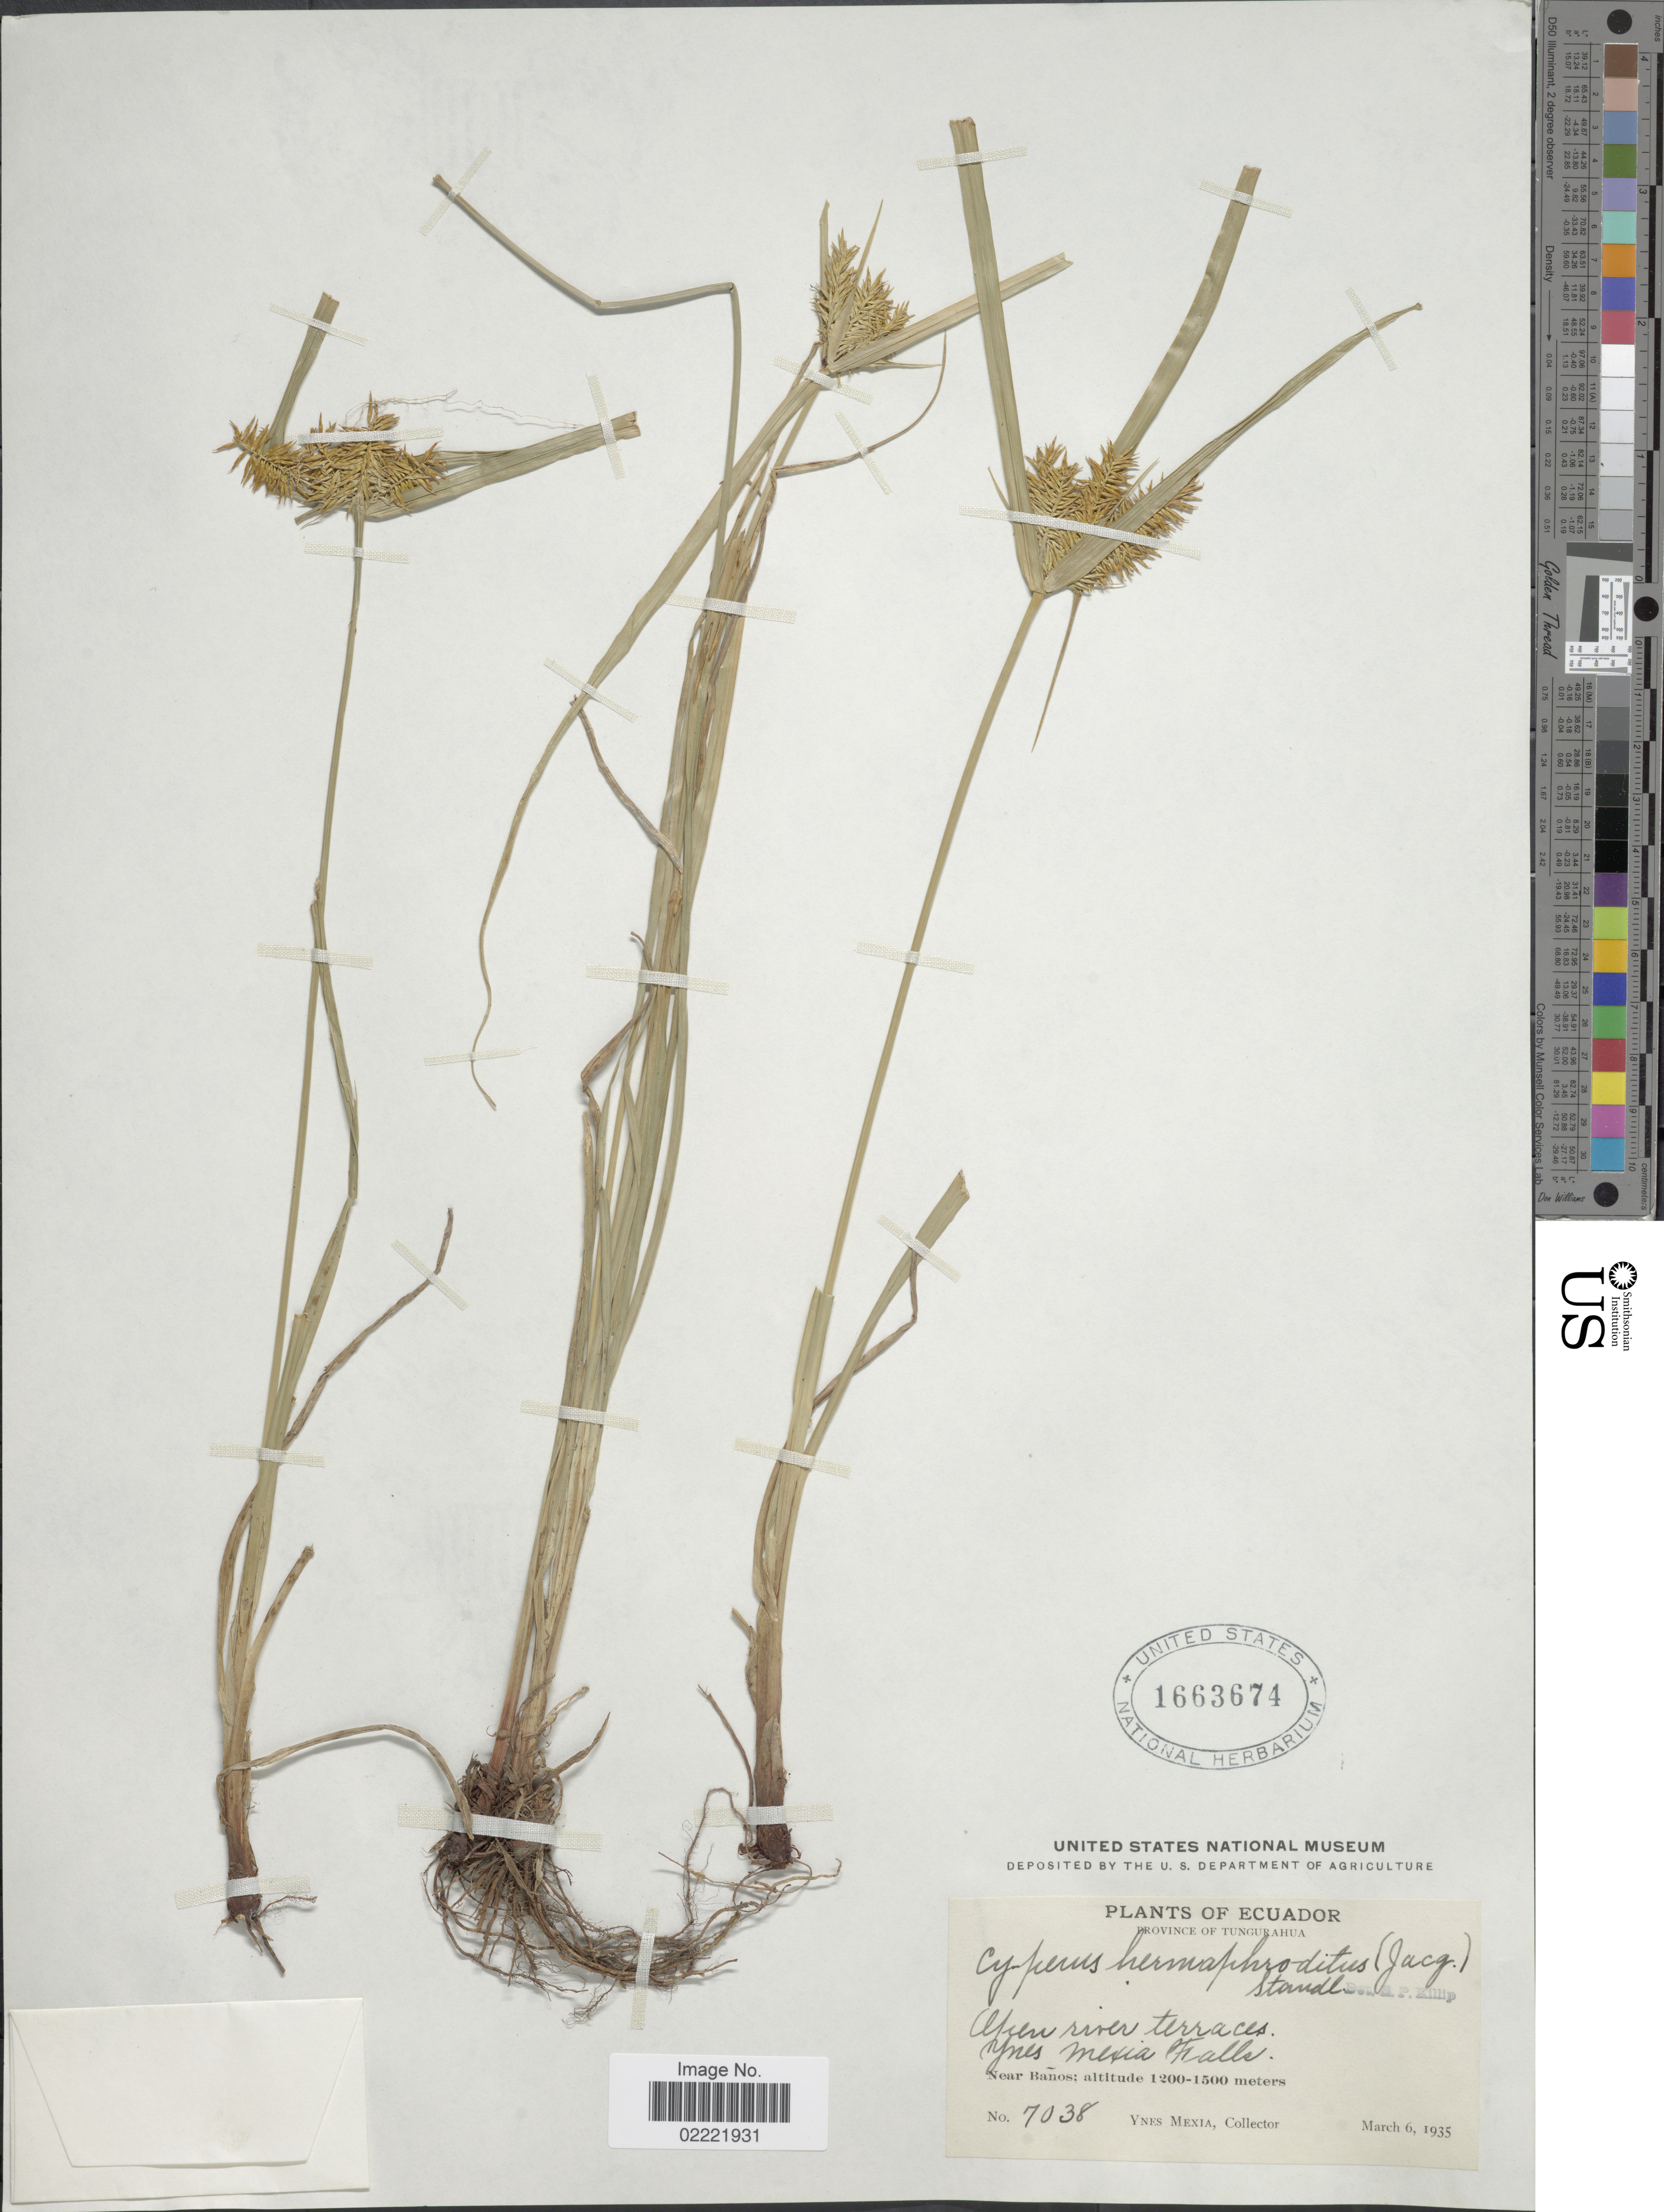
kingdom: Plantae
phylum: Tracheophyta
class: Liliopsida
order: Poales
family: Cyperaceae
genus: Cyperus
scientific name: Cyperus hermaphroditus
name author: (Jacq.) Standl.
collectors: Y. Mexia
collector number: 7038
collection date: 1935-03-06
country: Ecuador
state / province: Tungurahua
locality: Open river terraces, Ynes Mexia Falls, near Banos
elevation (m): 1200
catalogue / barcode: US 1663674